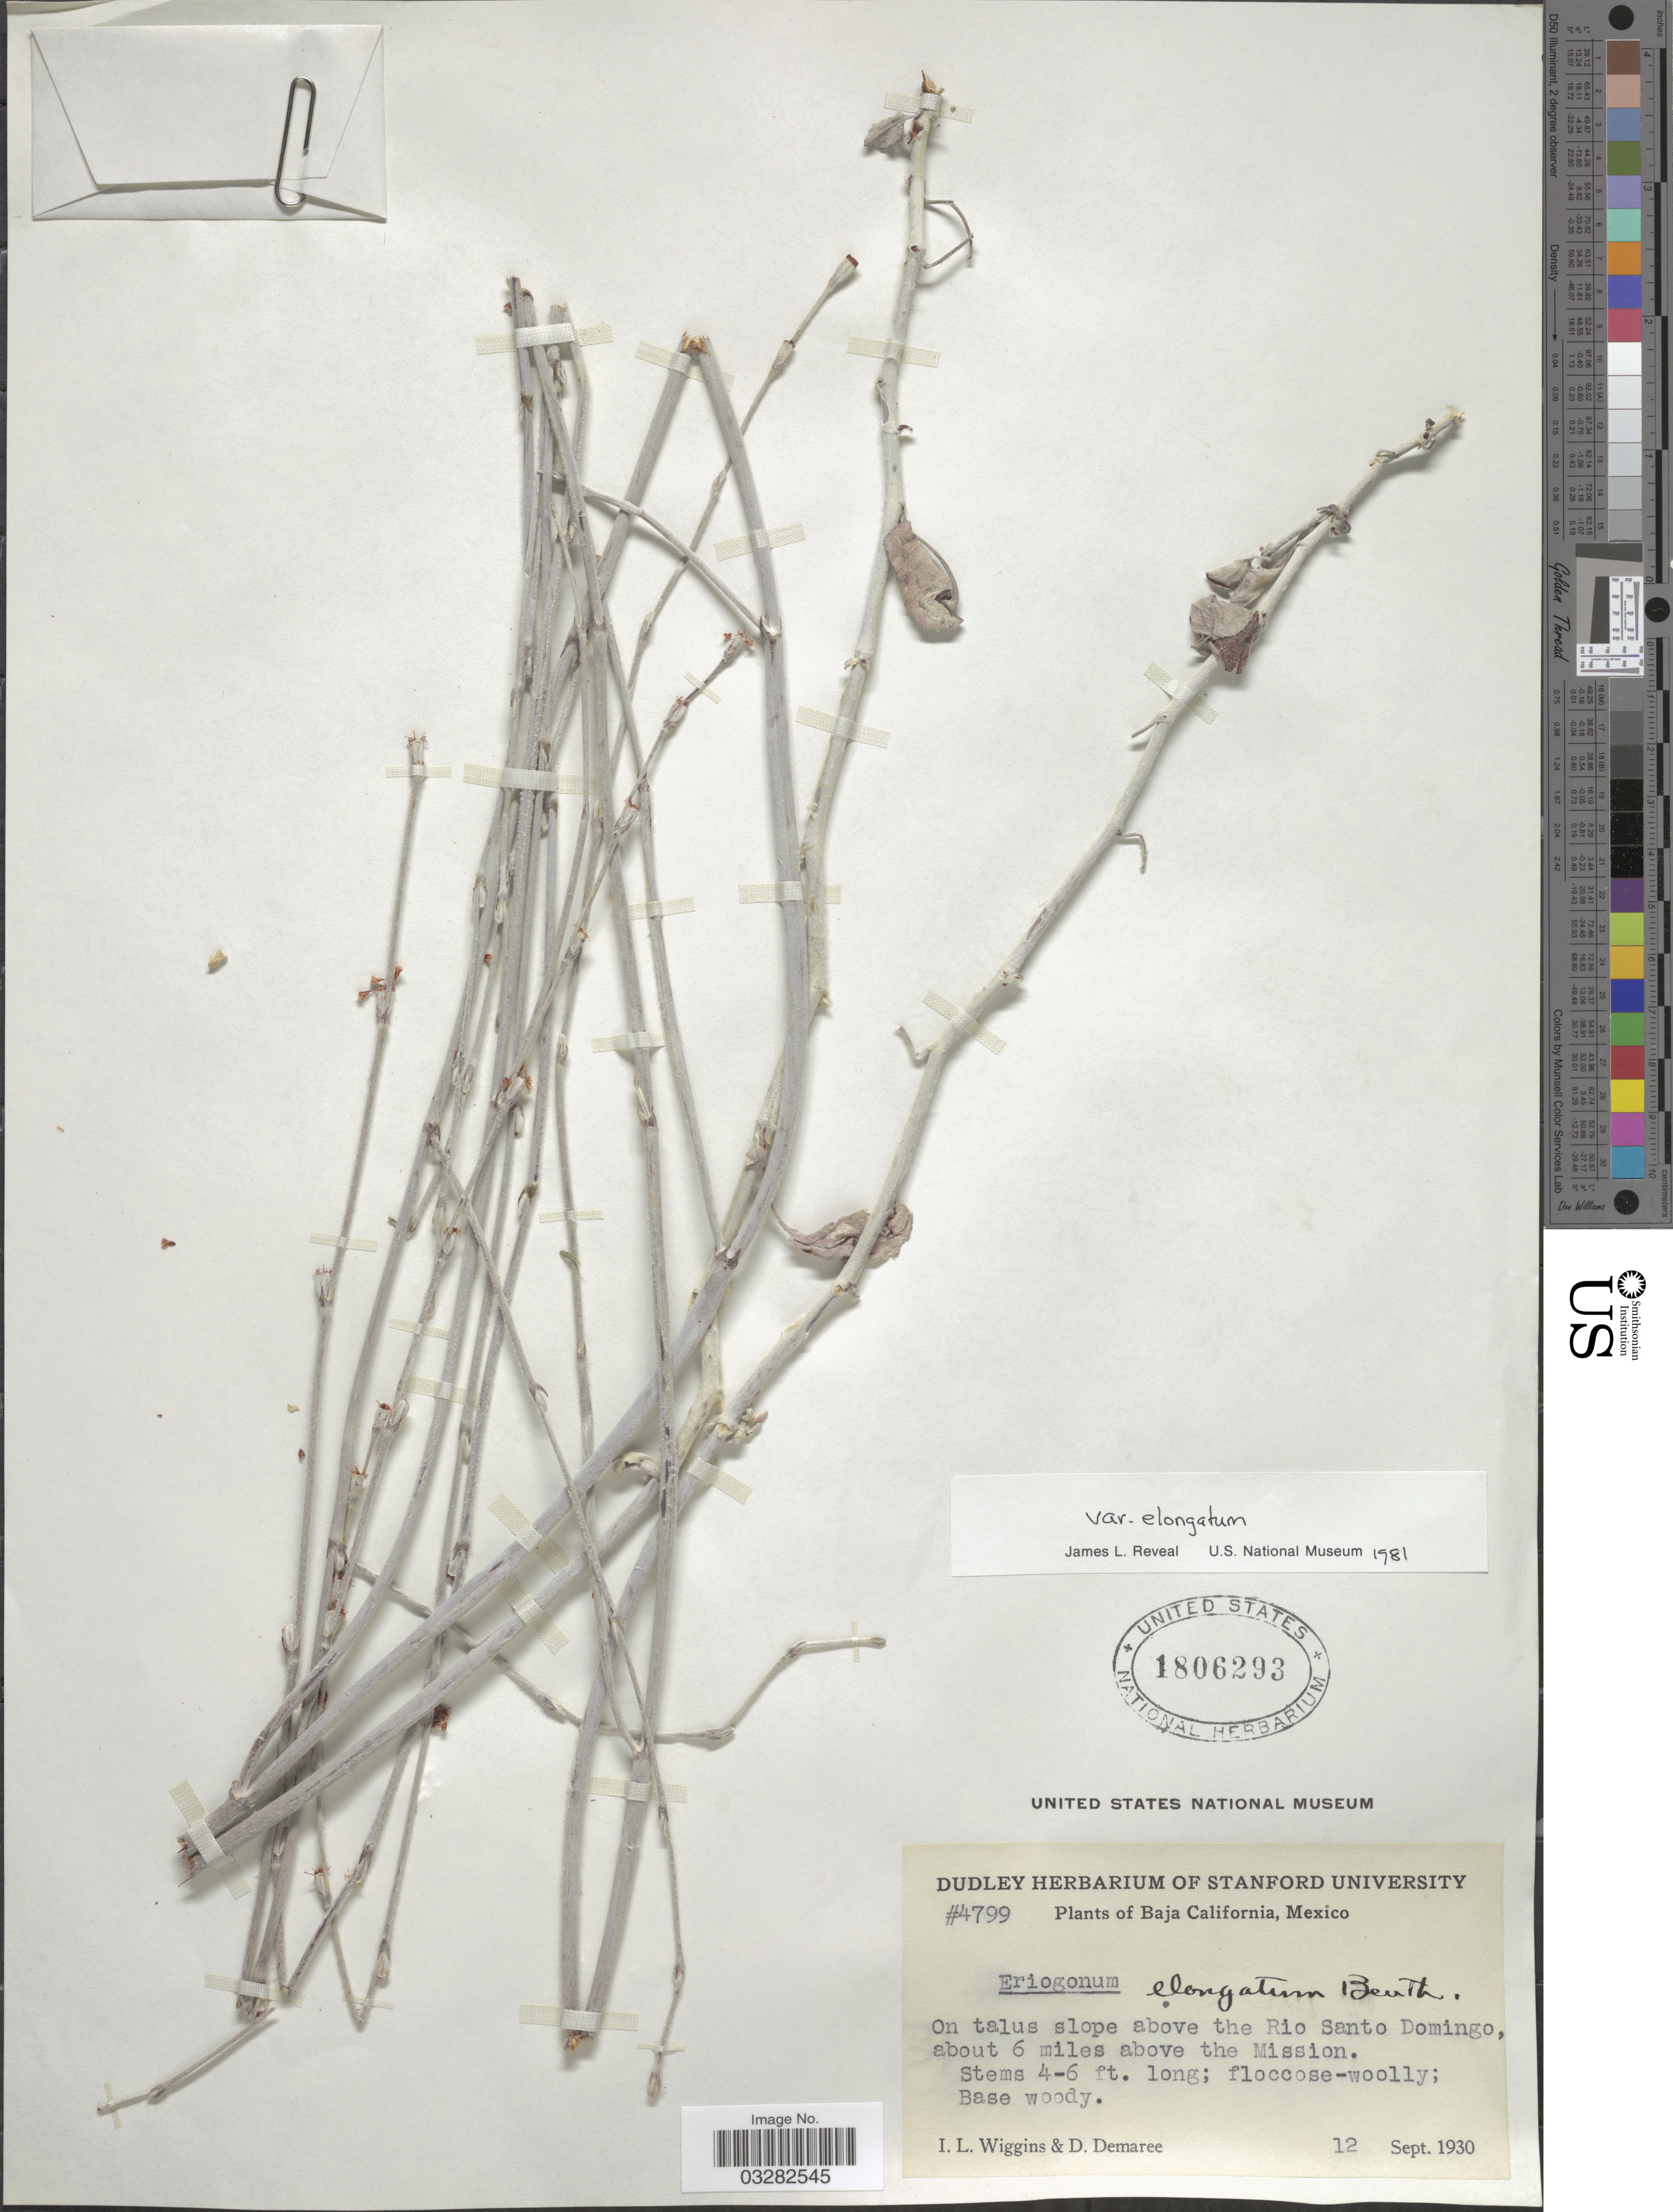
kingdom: Plantae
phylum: Tracheophyta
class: Magnoliopsida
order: Caryophyllales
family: Polygonaceae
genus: Eriogonum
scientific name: Eriogonum elongatum var. elongatum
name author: Benth.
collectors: I. L. Wiggins & D. Demaree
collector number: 4799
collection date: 1930-09-12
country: Mexico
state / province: Baja California Norte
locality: On talus slope above the Rio Santo Domingo, about 6 miles above the Mission.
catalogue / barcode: US 1806293